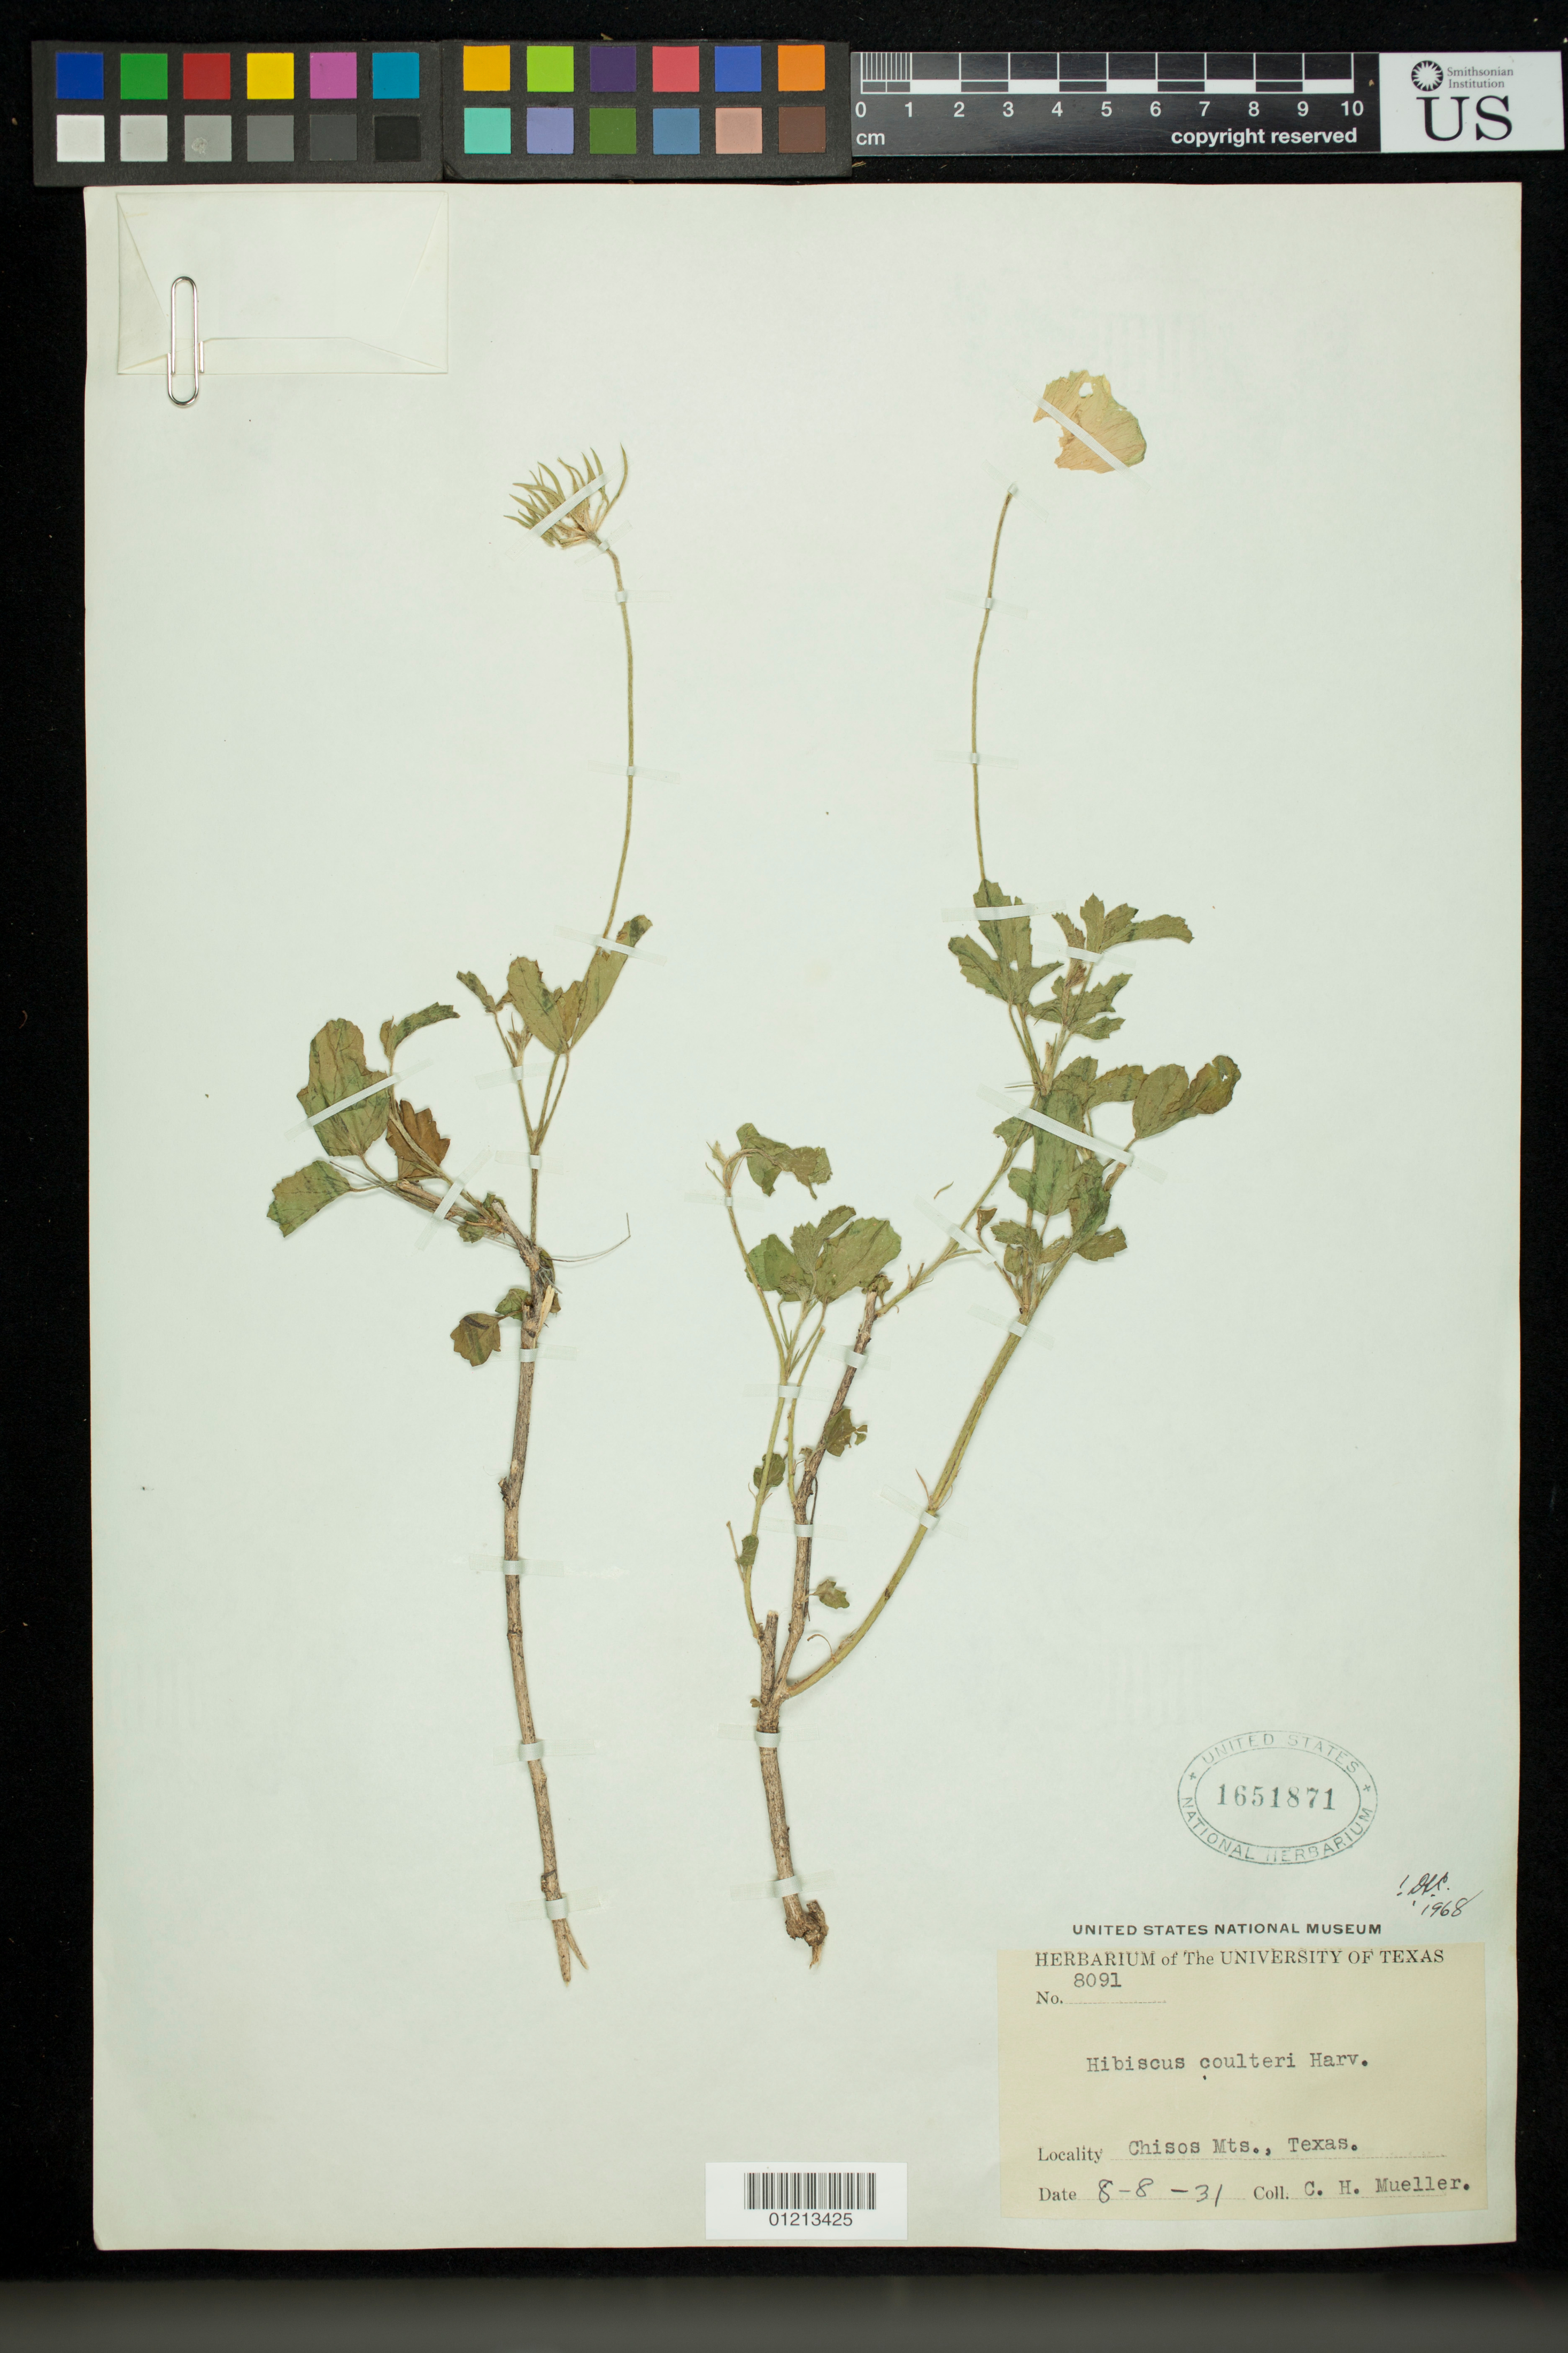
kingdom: Plantae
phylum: Tracheophyta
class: Magnoliopsida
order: Malvales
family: Malvaceae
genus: Hibiscus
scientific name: Hibiscus coulteri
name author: Harv. ex A. Gray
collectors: C. H. Mueller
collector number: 8091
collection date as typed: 08 Aug 1931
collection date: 1931-08-08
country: United States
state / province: Texas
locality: Chisos Mts.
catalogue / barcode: US 1651871